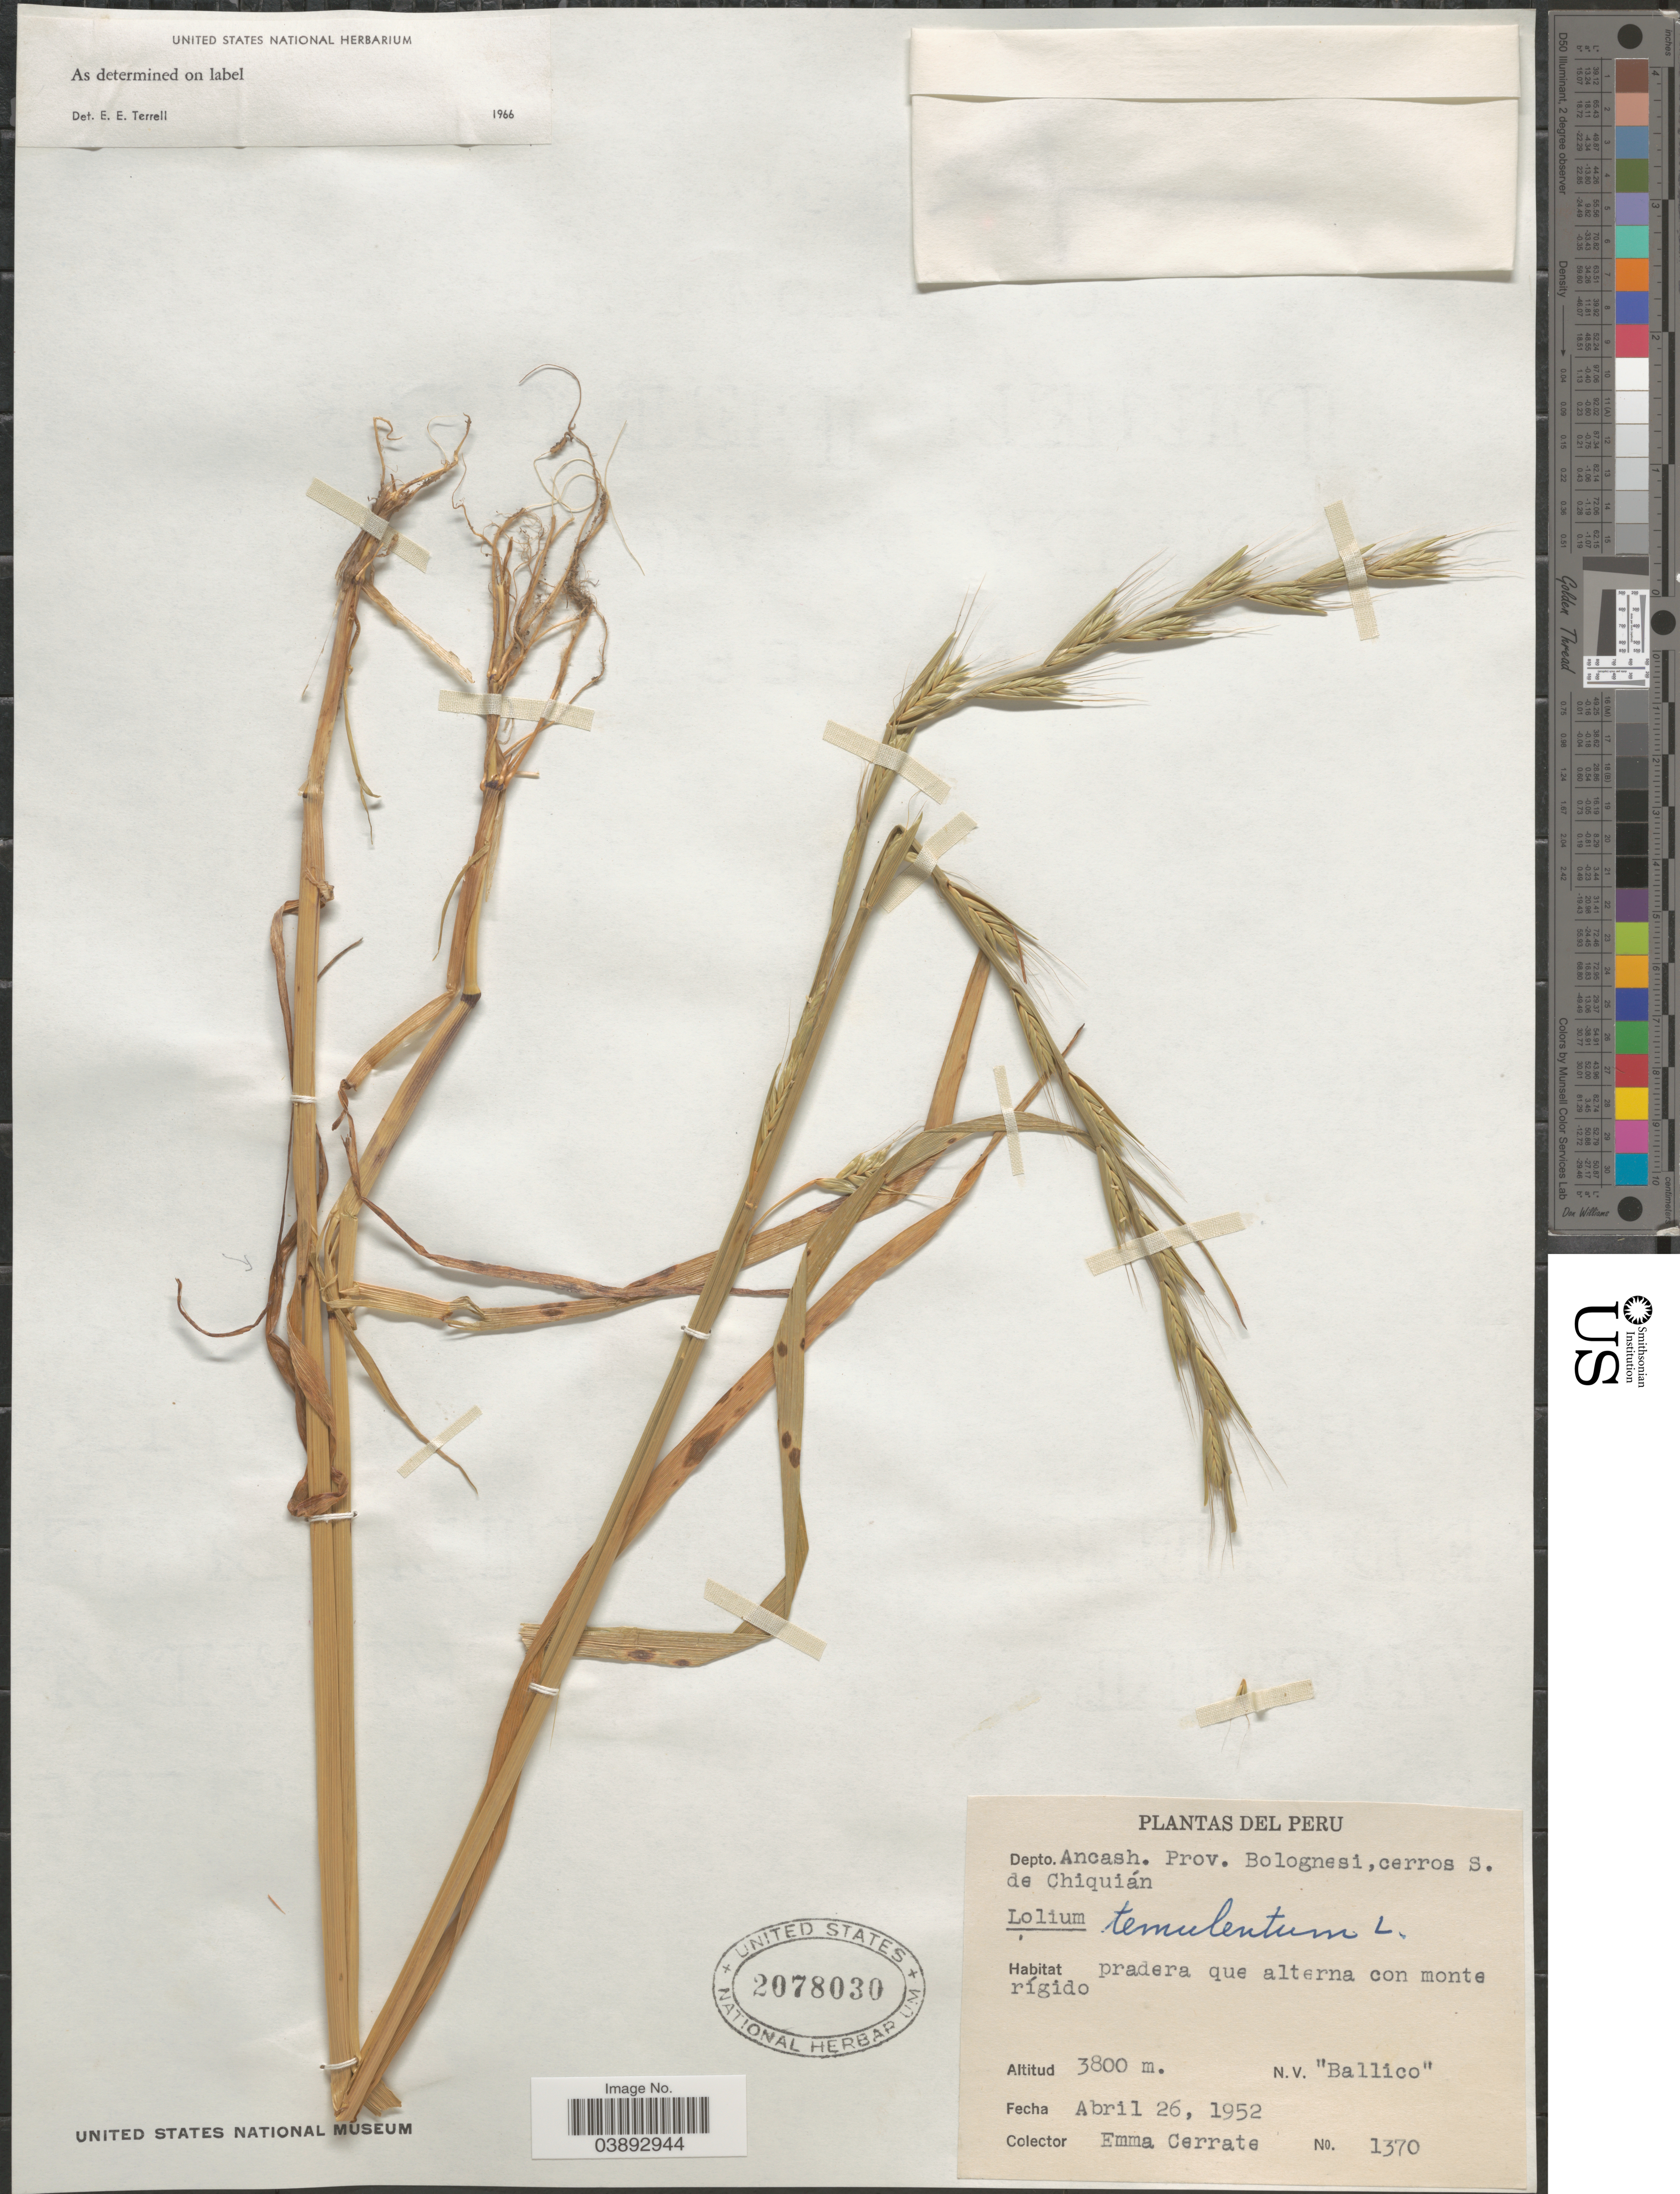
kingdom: Plantae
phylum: Tracheophyta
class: Liliopsida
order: Poales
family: Poaceae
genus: Lolium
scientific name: Lolium temulentum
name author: L.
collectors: E. Cerrate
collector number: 1370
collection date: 1952-04-26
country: Peru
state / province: Ancash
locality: Depto. Ancash. Prov. Bolognesi, cerros S. de Chiquián.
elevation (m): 3800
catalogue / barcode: US 2078030